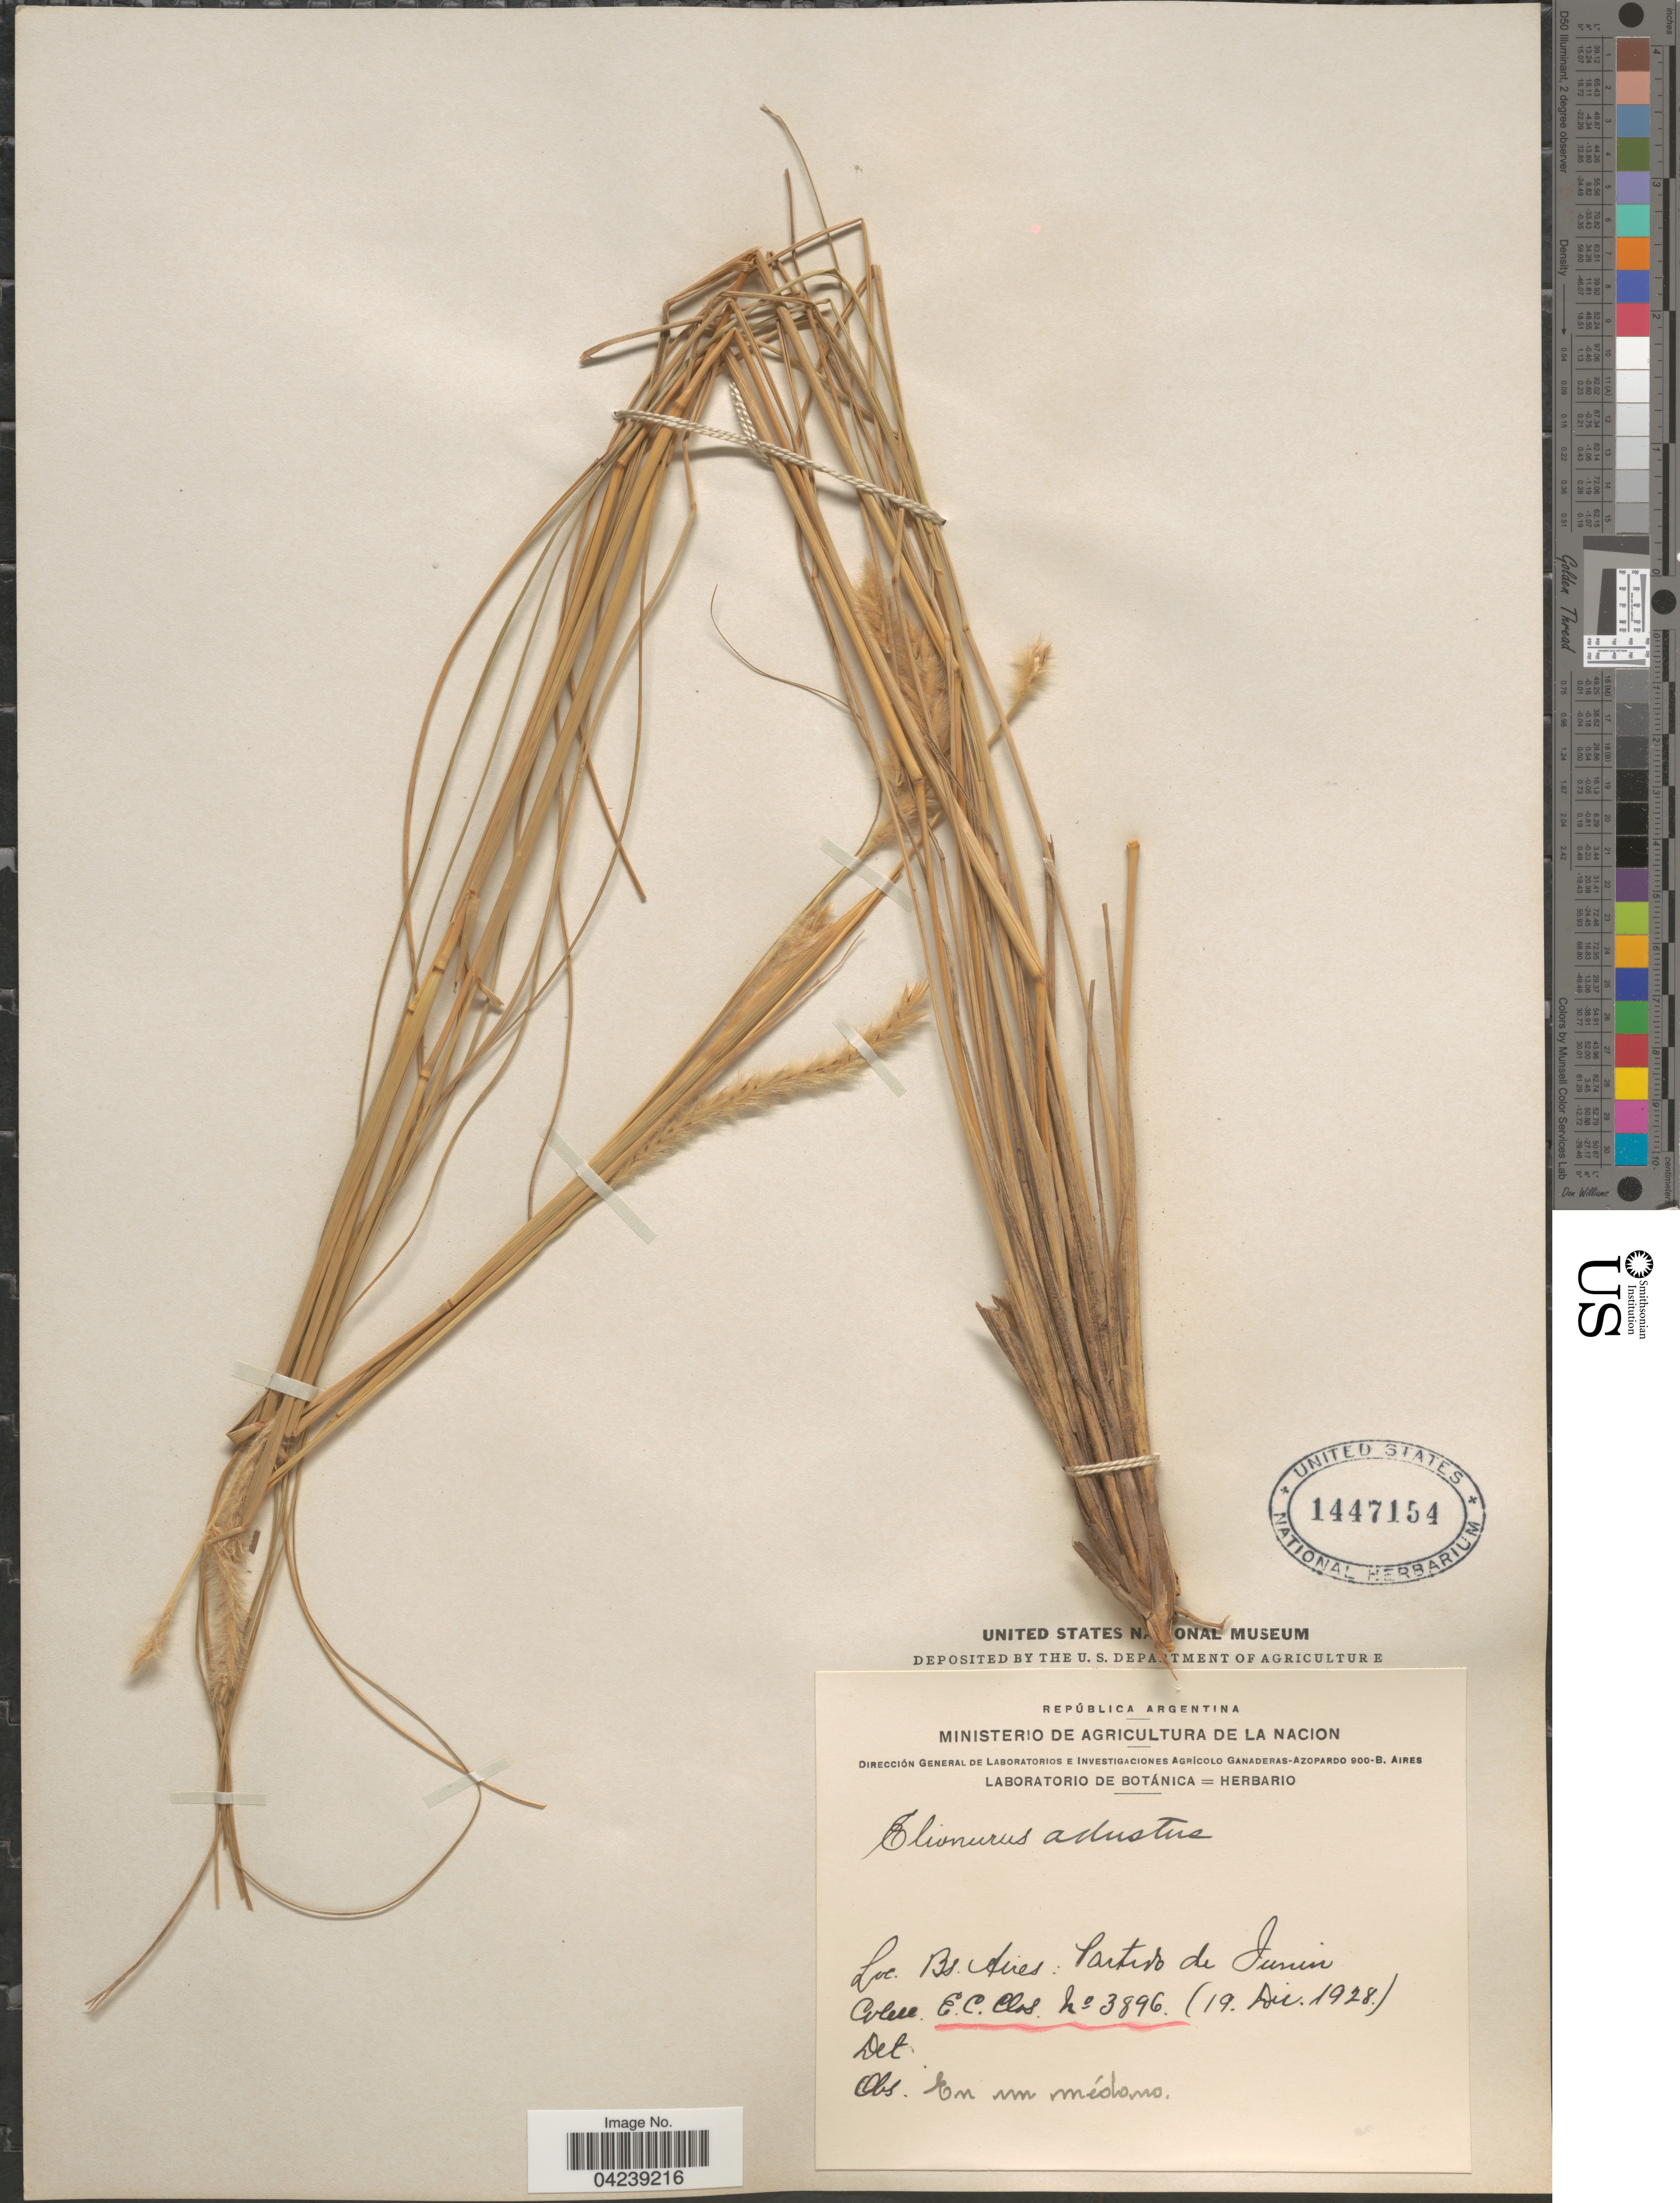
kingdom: Plantae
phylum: Tracheophyta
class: Liliopsida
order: Poales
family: Poaceae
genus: Elionurus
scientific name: Elionurus muticus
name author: (Spreng.) Kuntze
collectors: E. Clos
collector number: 3896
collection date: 1928-12-19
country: Argentina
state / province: Buenos Aires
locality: Bs. Aires: Partido de Junin.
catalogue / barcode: US 1447154